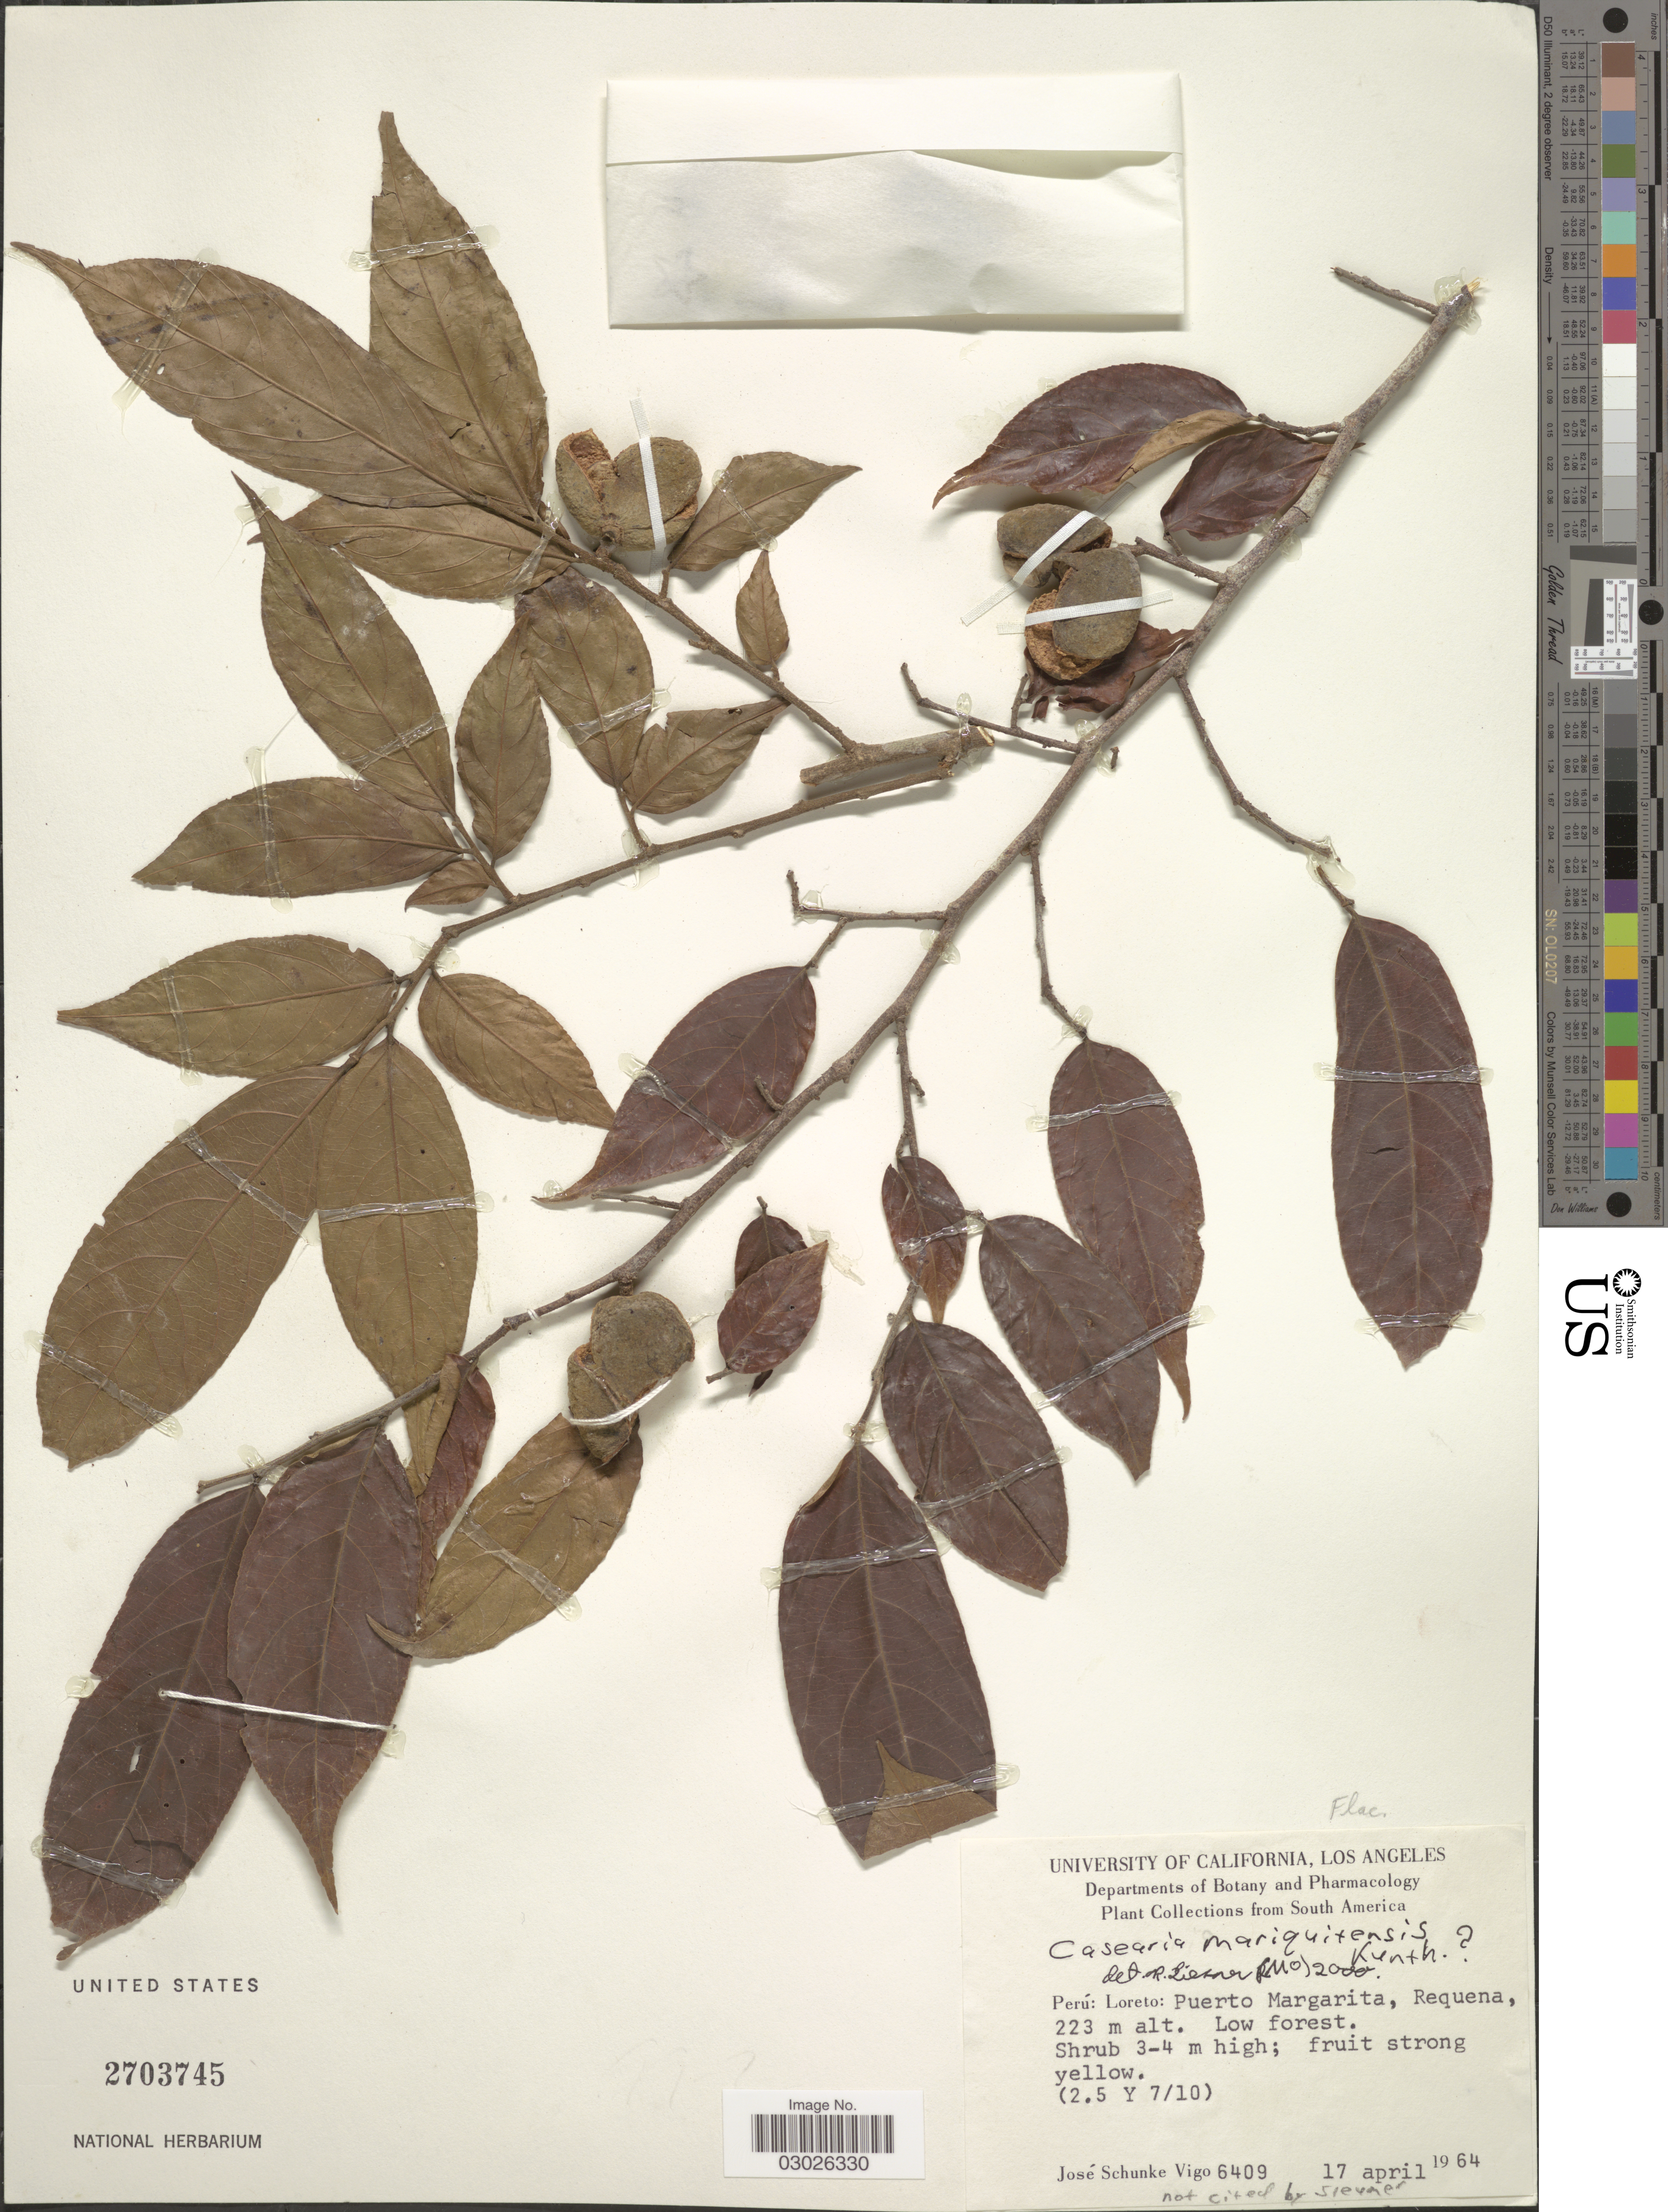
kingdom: Plantae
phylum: Tracheophyta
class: Magnoliopsida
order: Malpighiales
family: Salicaceae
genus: Casearia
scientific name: Casearia mariquitensis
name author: Kunth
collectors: J. Schunke Vigo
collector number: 6409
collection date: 1964-04-17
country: Peru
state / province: Loreto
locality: Puerto Margarita, Requena.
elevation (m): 223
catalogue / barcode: US 2703745